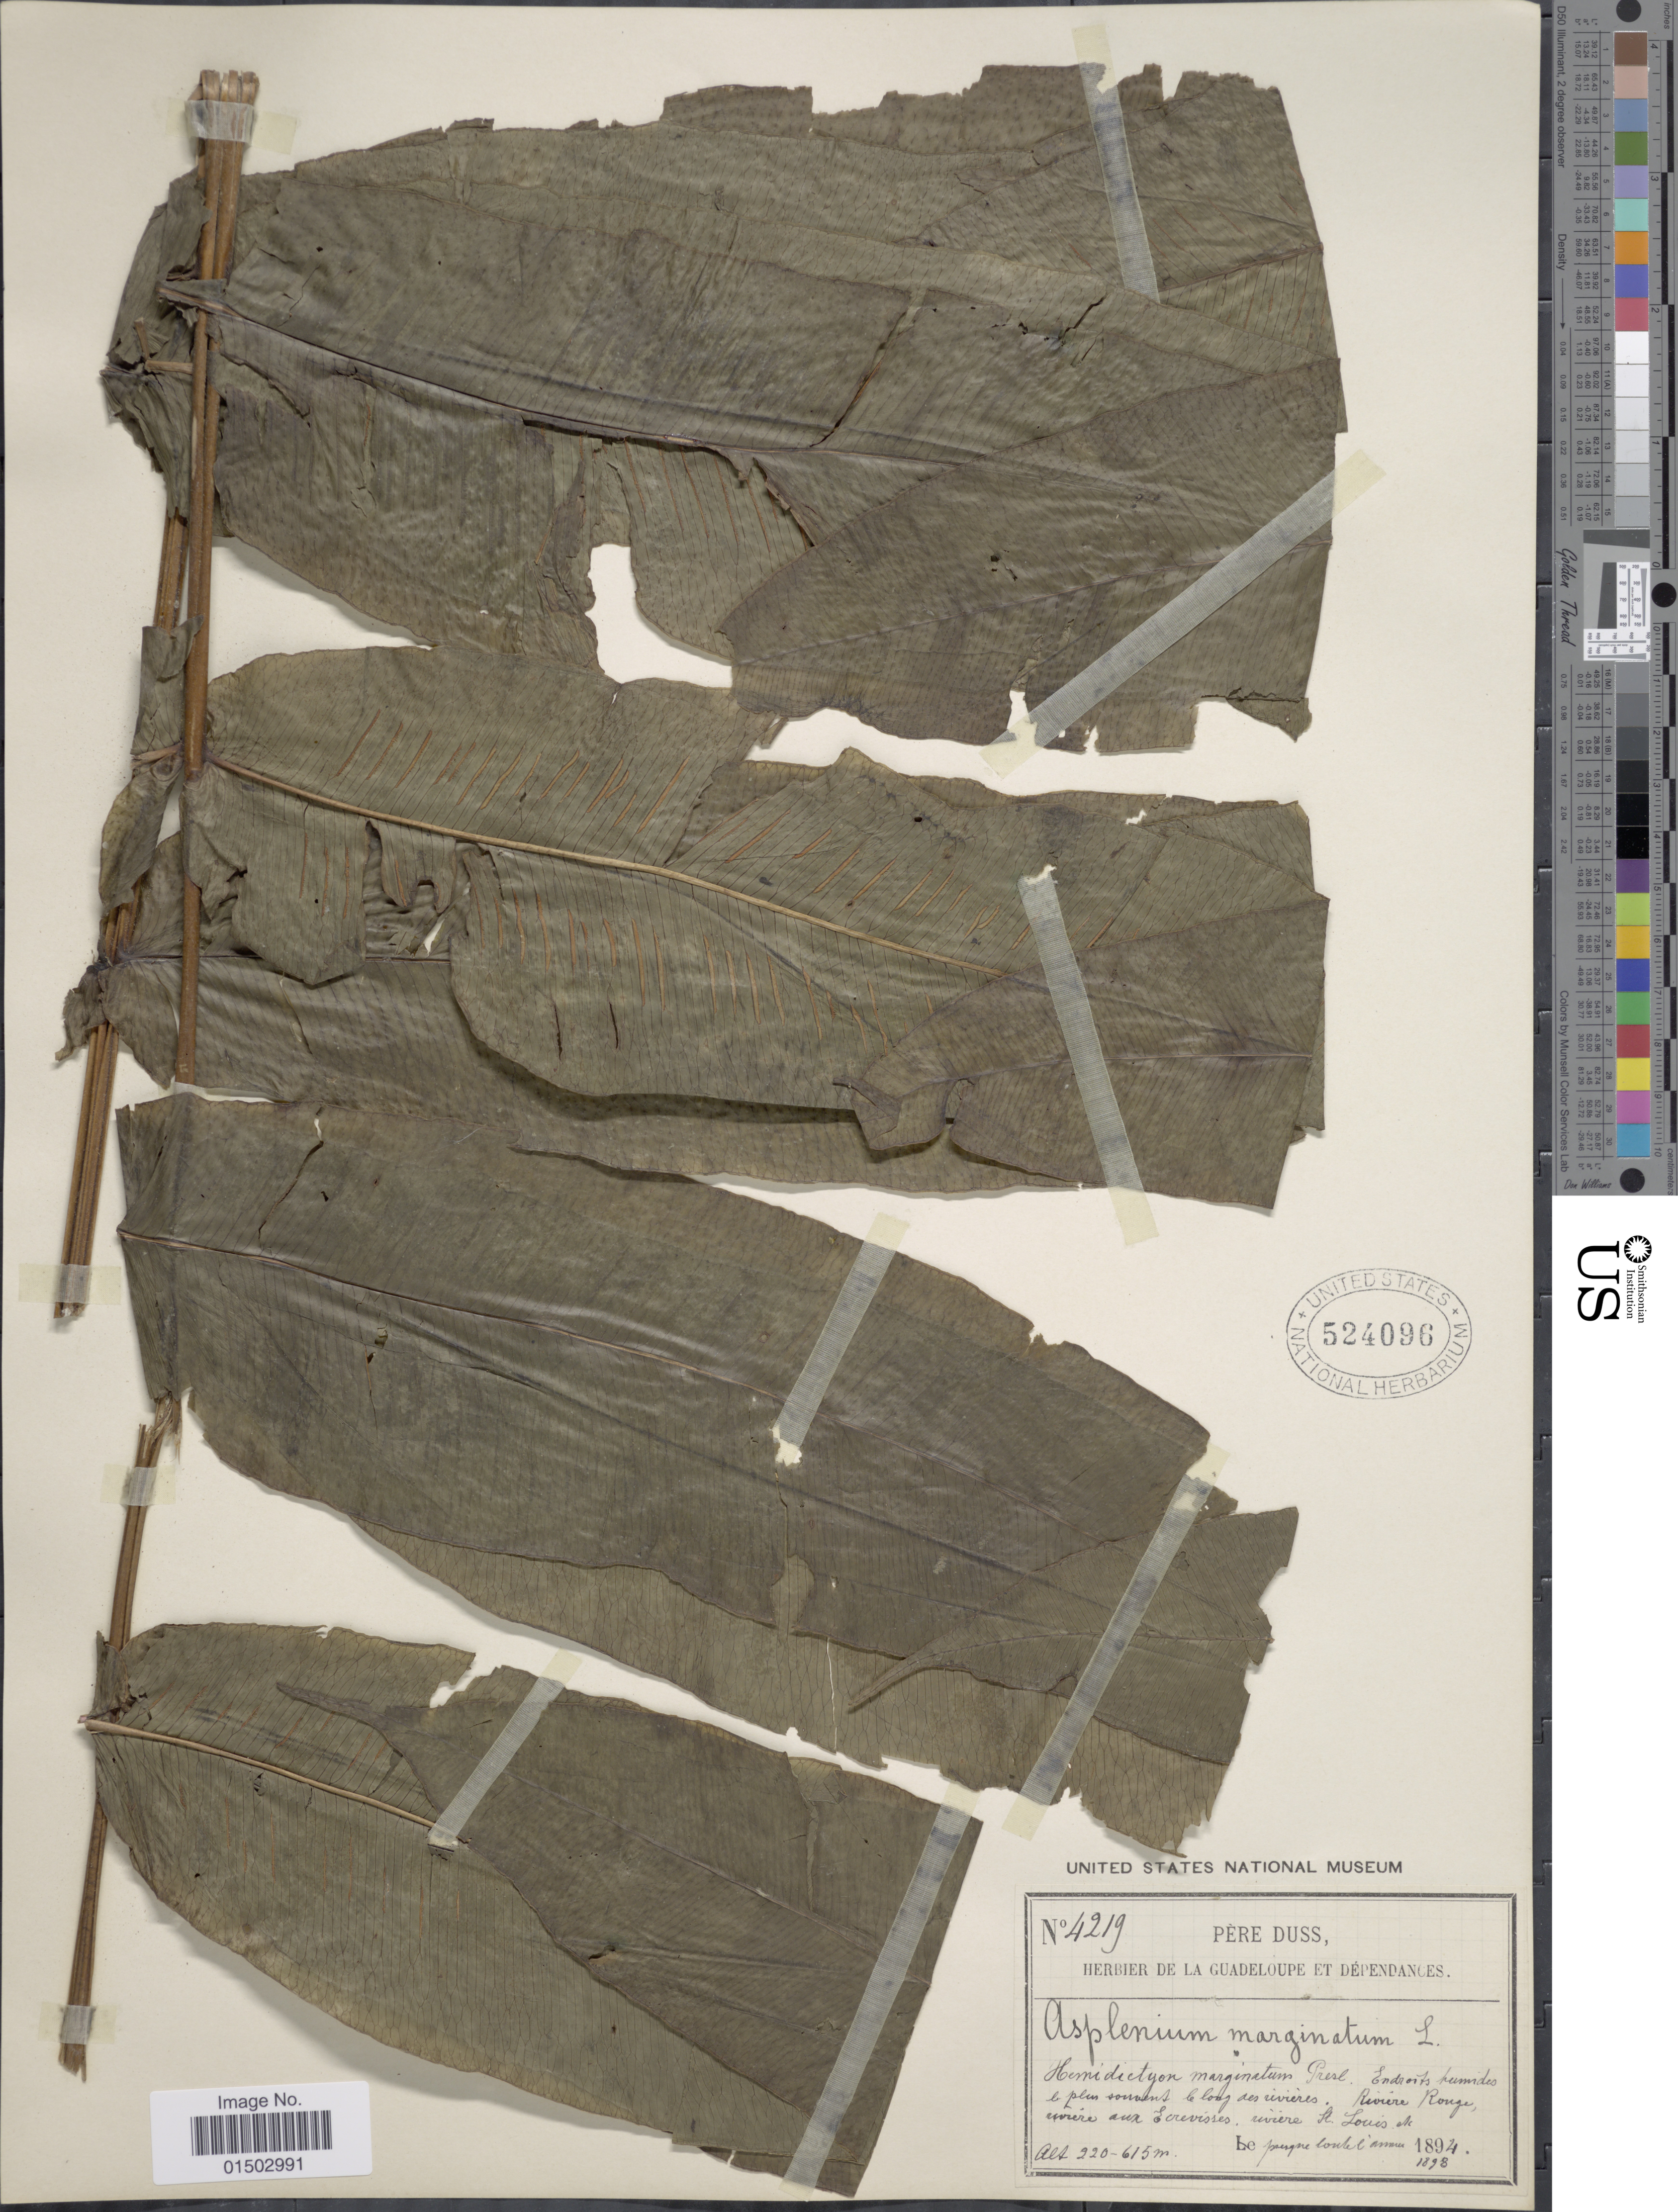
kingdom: Plantae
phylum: Tracheophyta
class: Polypodiopsida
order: Polypodiales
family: Hemidictyaceae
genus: Hemidictyum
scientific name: Hemidictyum marginatum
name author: (L.) C. Presl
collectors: Père Duss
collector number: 4219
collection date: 1894/1898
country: Guadeloupe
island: Leeward Is.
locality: Endroits humides plus souvent le long des rivieres. Riviere Rouge, riviere aux Écrevisses, riviere St. Louis etc.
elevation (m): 220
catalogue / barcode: US 524096